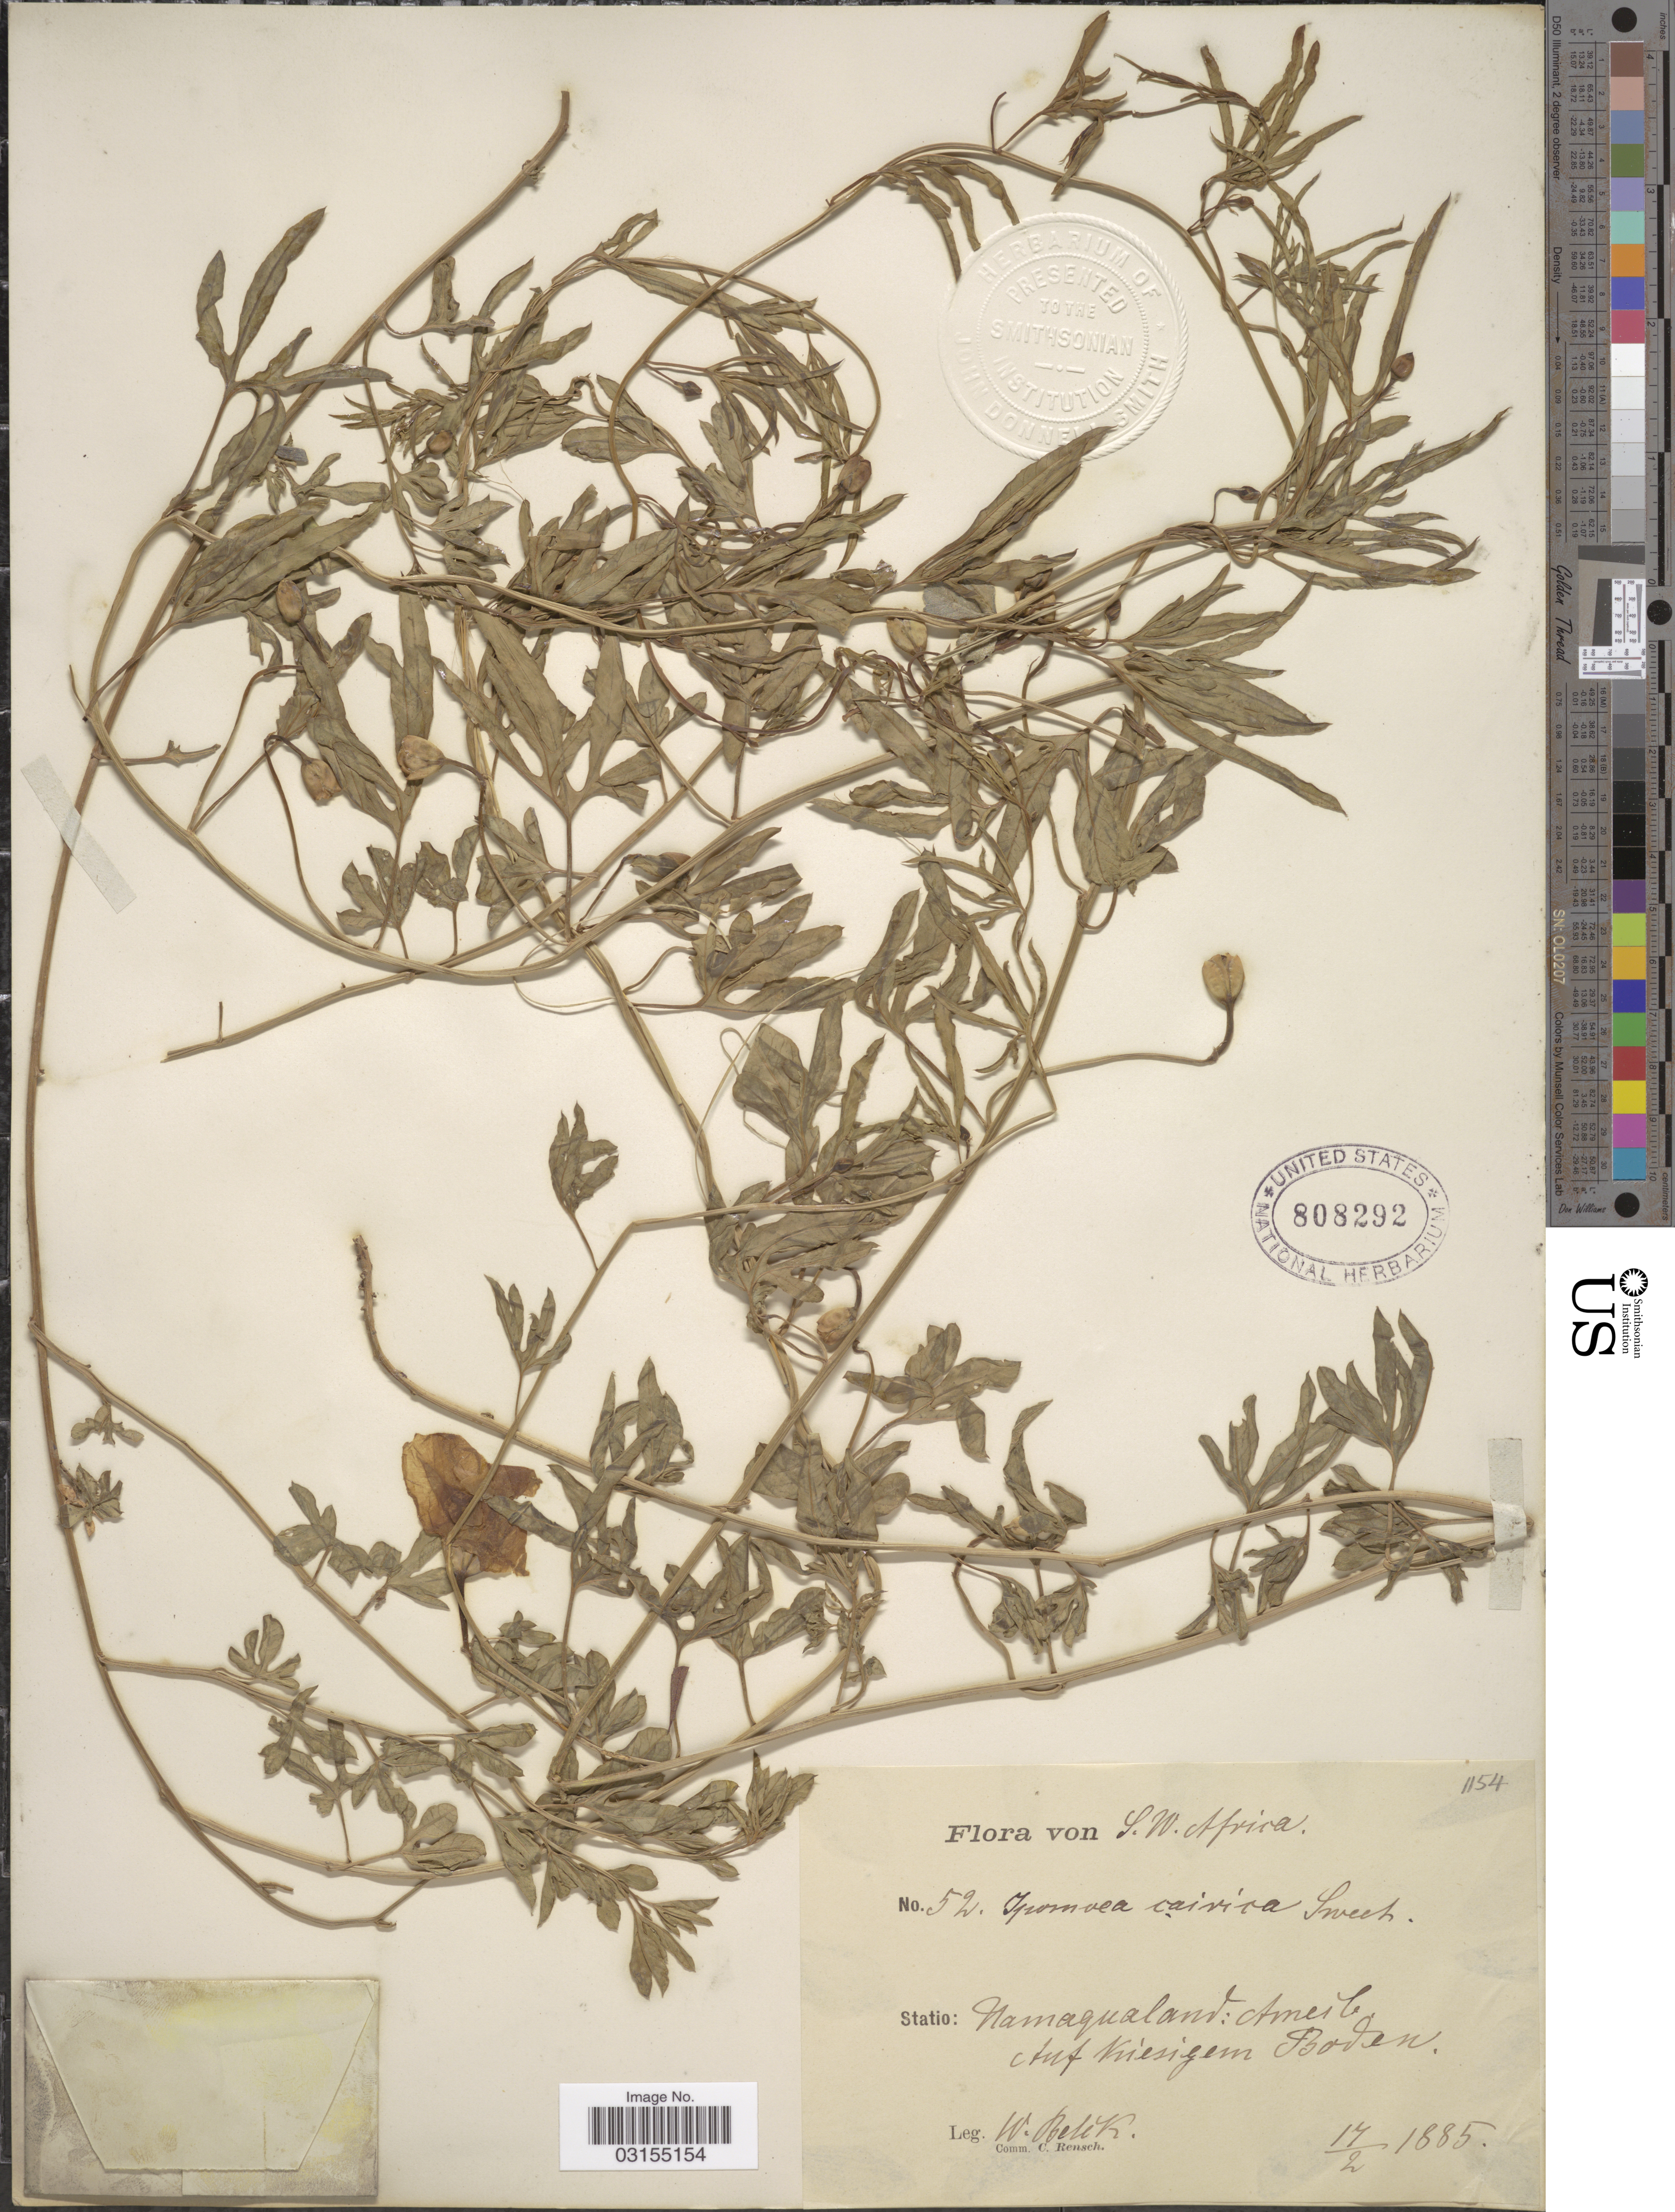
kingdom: Plantae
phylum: Tracheophyta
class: Magnoliopsida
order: Solanales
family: Convolvulaceae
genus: Ipomoea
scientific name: Ipomoea palmata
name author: Forssk.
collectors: W. Belck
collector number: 52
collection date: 1885-02-17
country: Namibia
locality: S.W. Africa. Statio: Namaqualand: Ameib. Auf Kiesigem Boden.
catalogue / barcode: US 808292